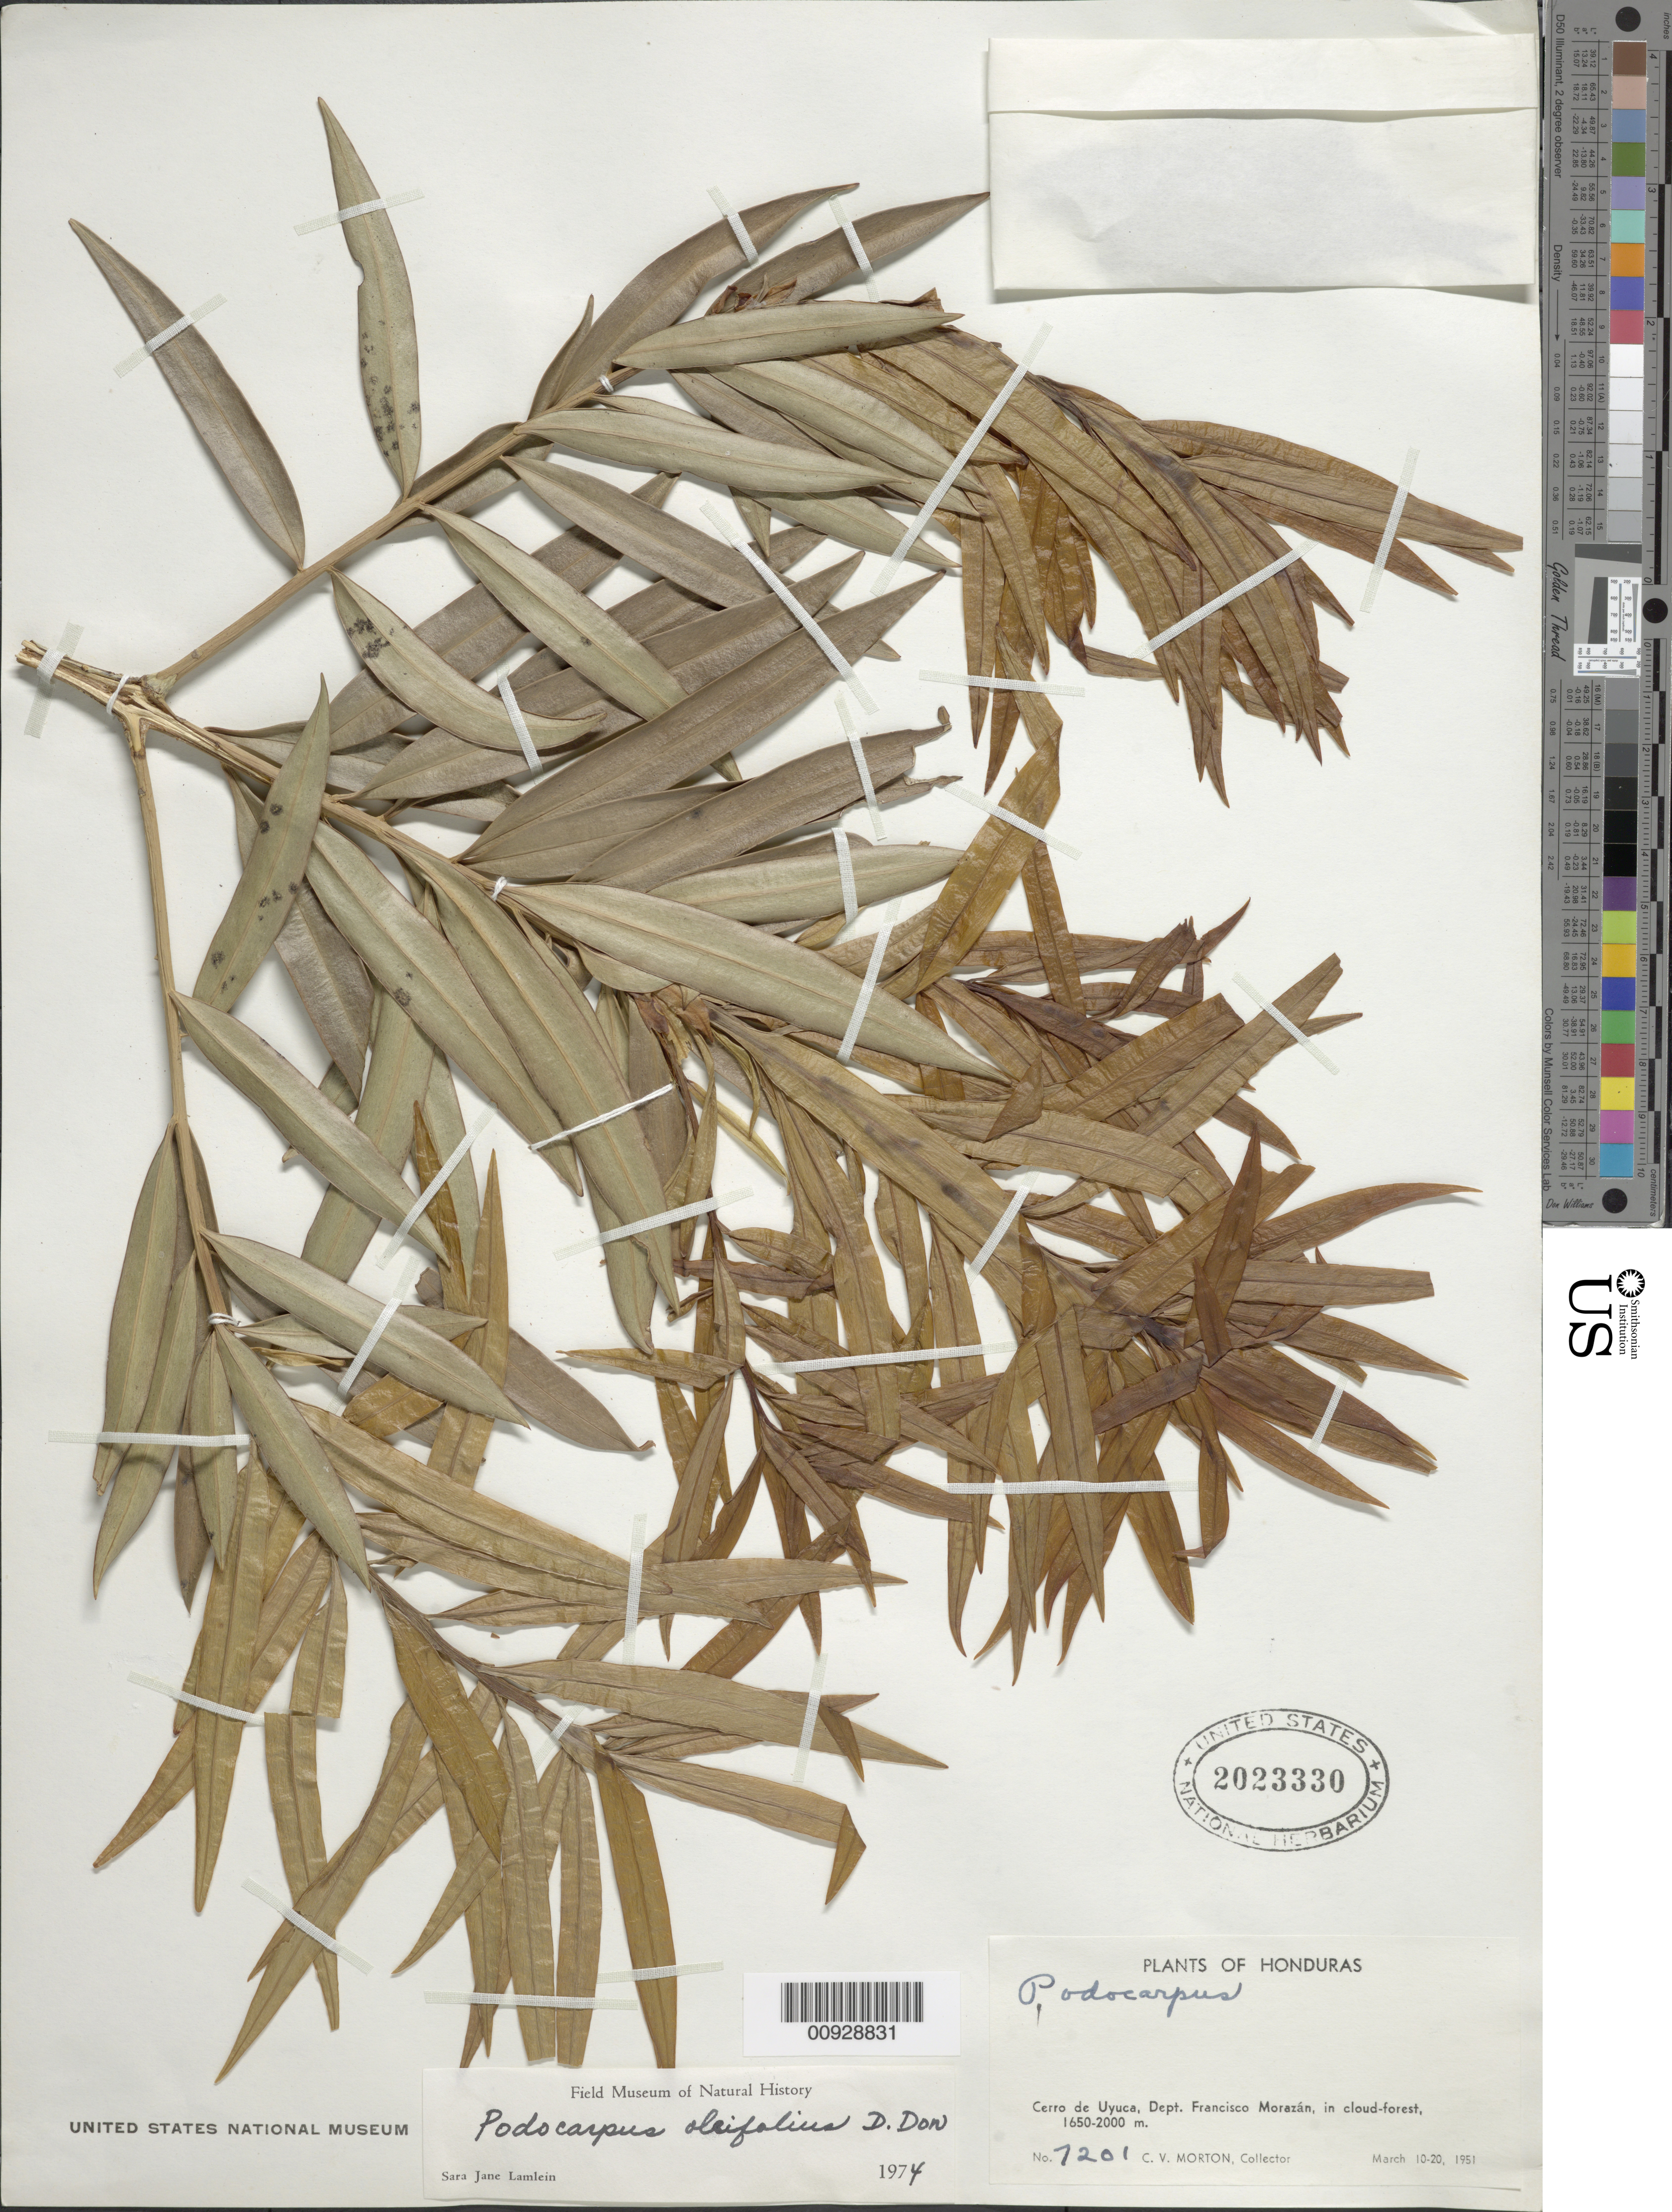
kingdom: Plantae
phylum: Tracheophyta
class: Pinopsida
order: Pinales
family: Podocarpaceae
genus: Podocarpus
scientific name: Podocarpus oleifolius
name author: D. Don ex Lamb.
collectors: C. V. Morton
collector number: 7201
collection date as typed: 10 Mar 1951 to 20 Mar 1951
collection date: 1951-03-10/1951-03-20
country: Honduras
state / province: Fco. Morazán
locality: Cerro Uyuca, Dept. Francisco Morazán.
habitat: Cloud-forest.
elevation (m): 2000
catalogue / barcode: US 2023330